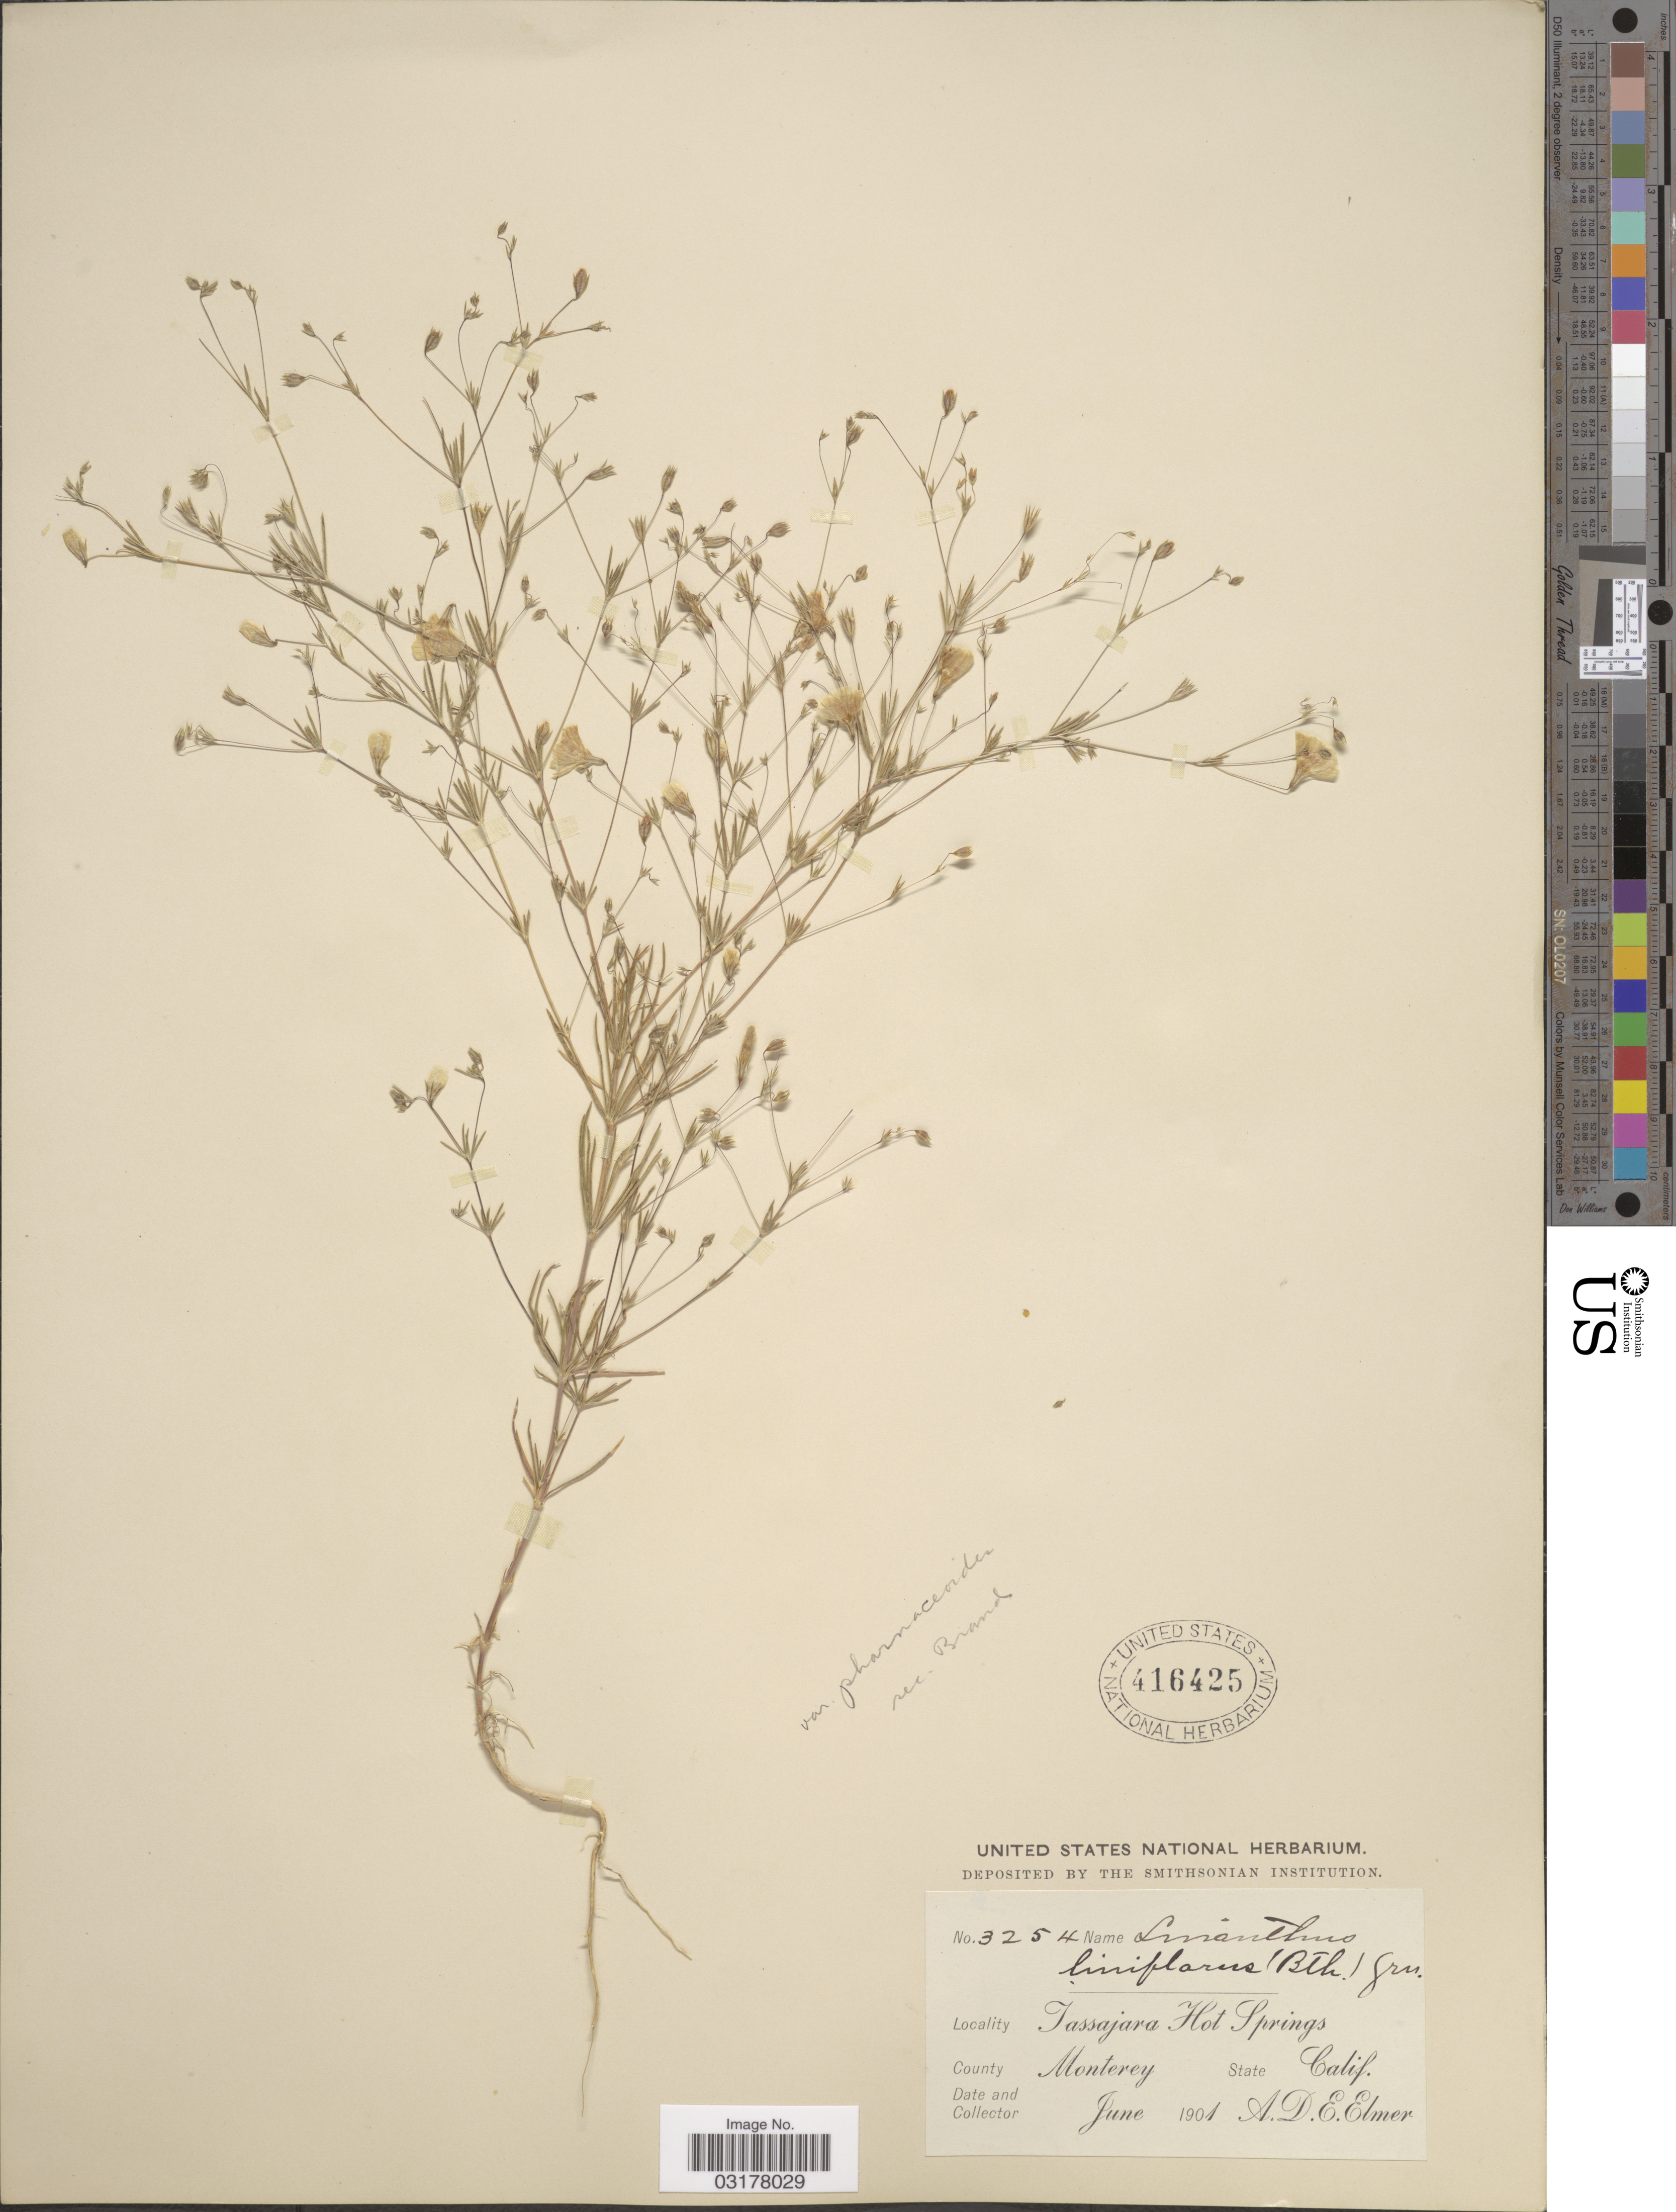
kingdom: Plantae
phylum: Tracheophyta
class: Magnoliopsida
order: Ericales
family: Polemoniaceae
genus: Leptosiphon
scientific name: Leptosiphon liniflorus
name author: (Benth.) J.M. Porter & L.A. Johnson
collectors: A. D. E. Elmer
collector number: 3254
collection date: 1901-06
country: United States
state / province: California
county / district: Monterey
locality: Tassajara Hot Springs, County Monterey.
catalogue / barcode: US 416425